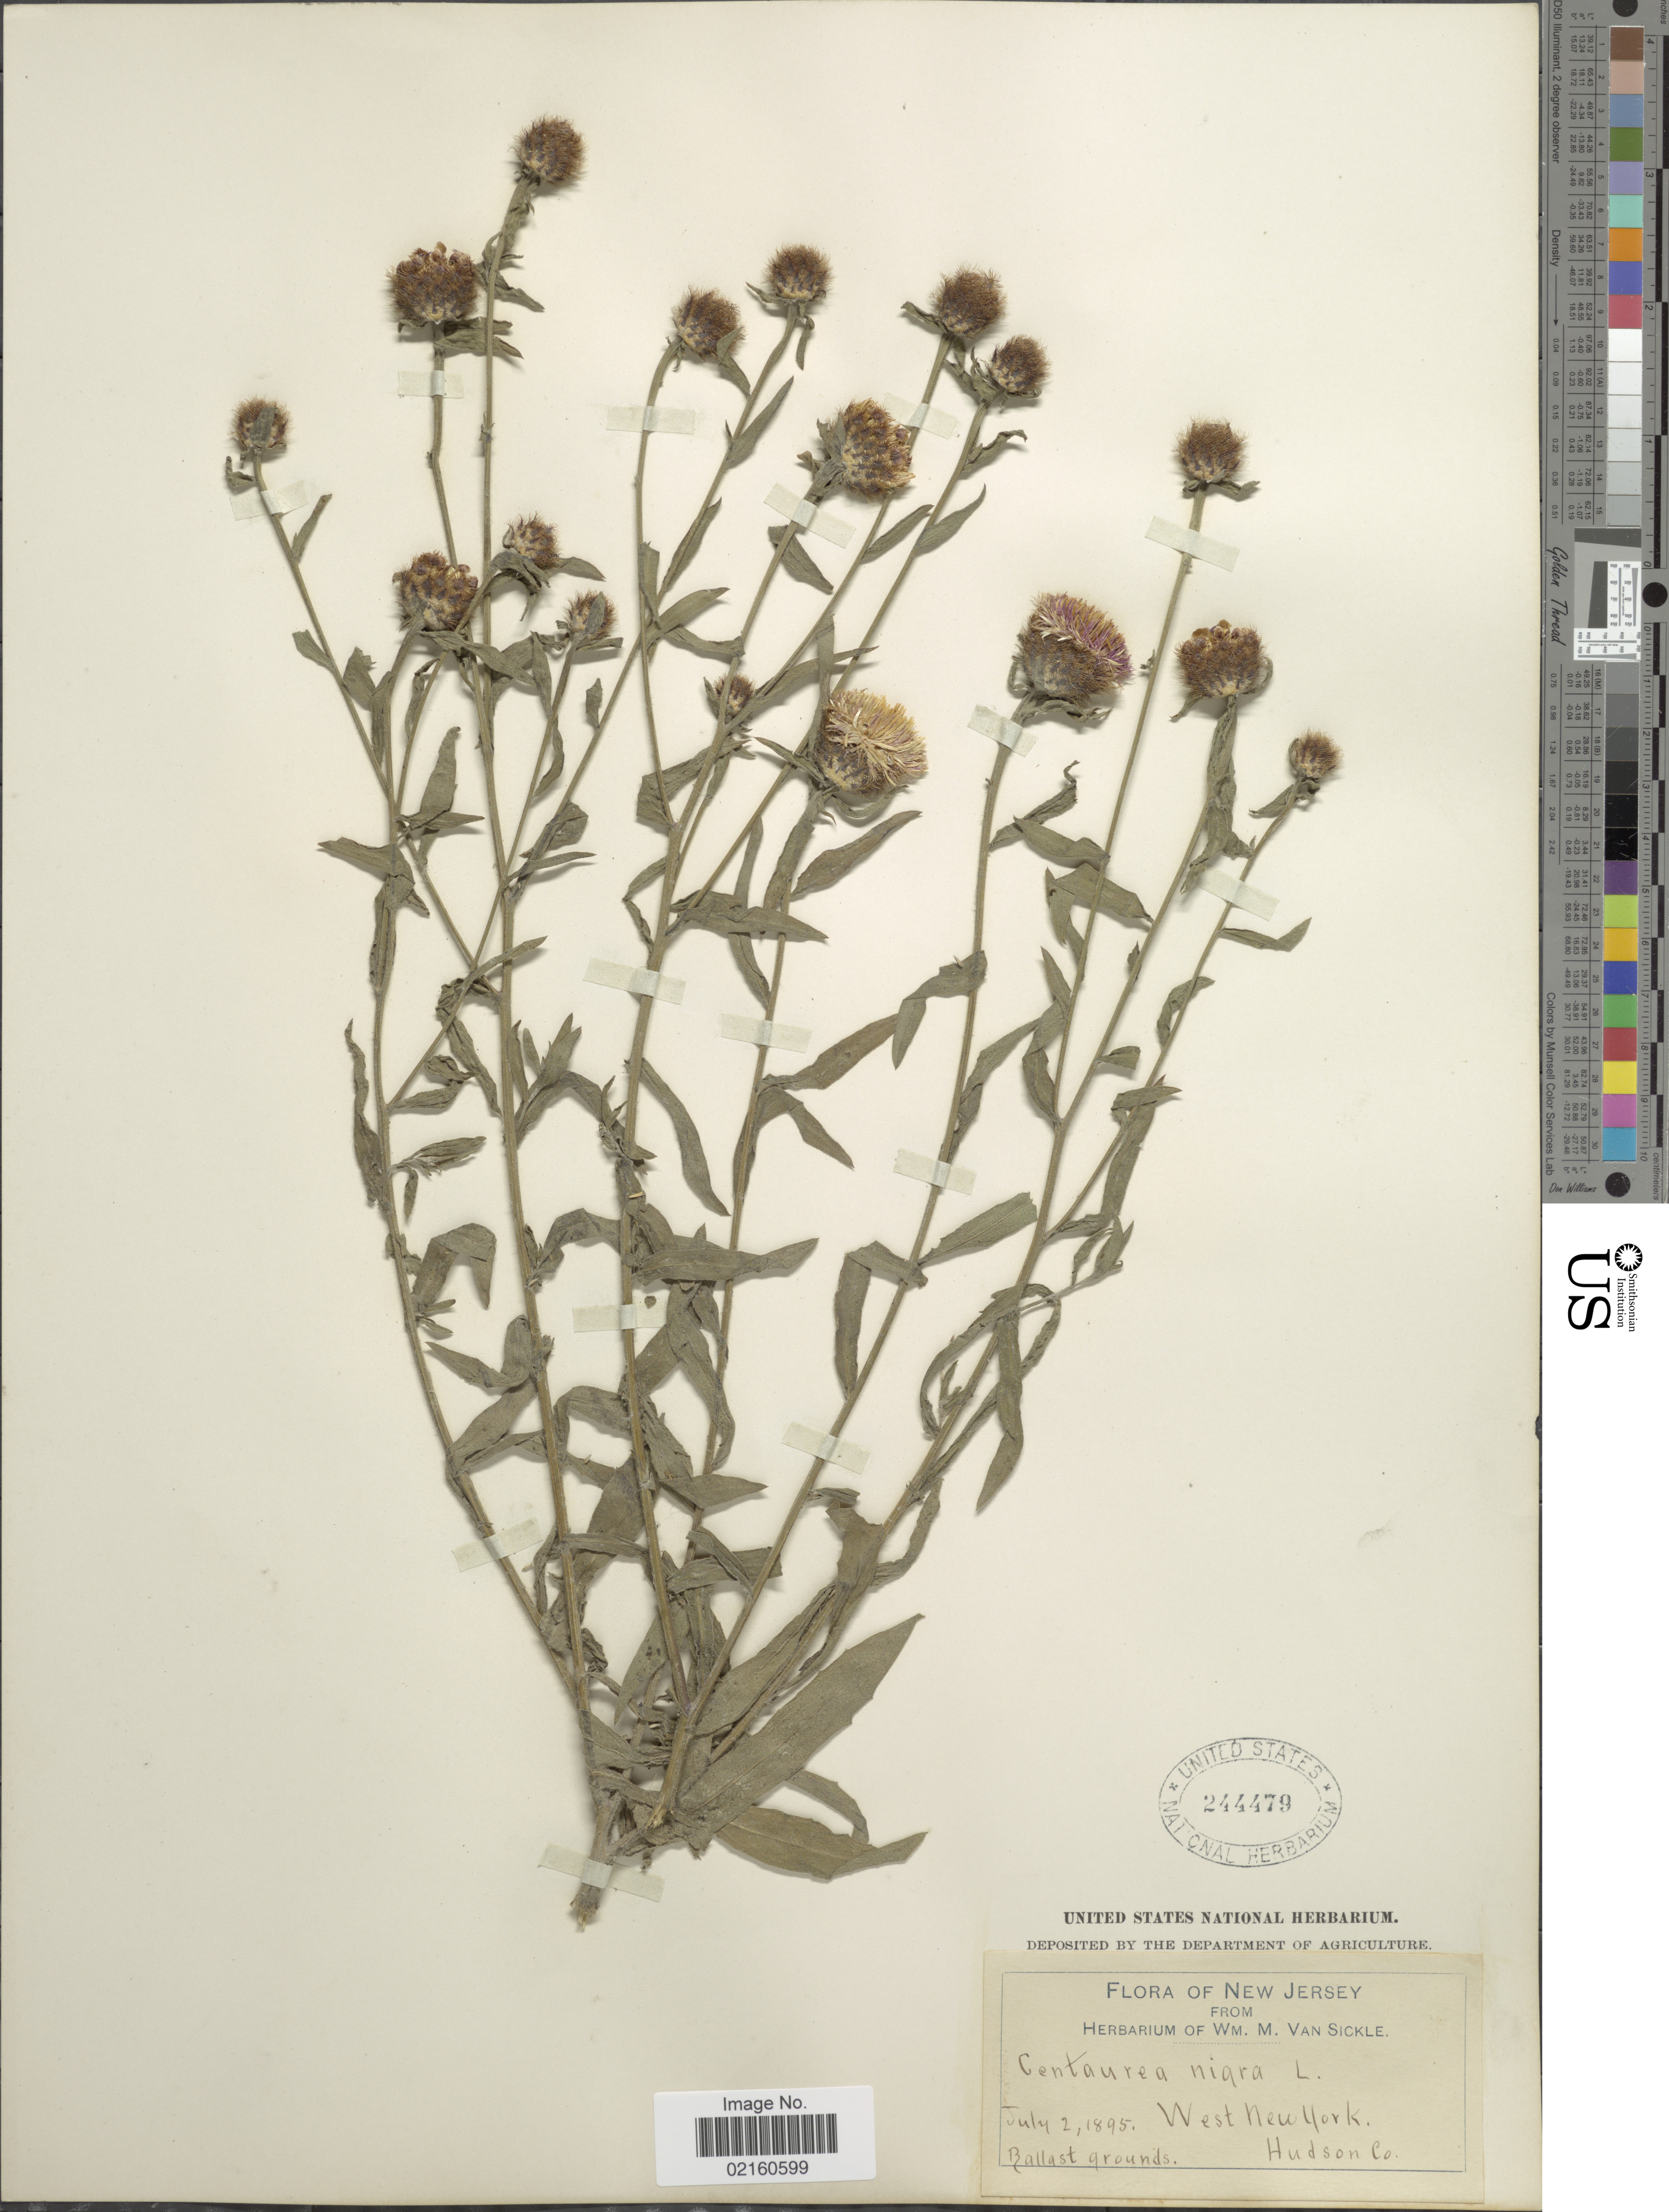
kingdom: Plantae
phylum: Tracheophyta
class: Magnoliopsida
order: Asterales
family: Asteraceae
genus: Centaurea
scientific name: Centaurea nigra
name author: L.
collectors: ex herb. Wm. M. Van Sickle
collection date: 1895-07-02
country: United States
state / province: New Jersey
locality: West New York, Hudson Co.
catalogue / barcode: US 244479